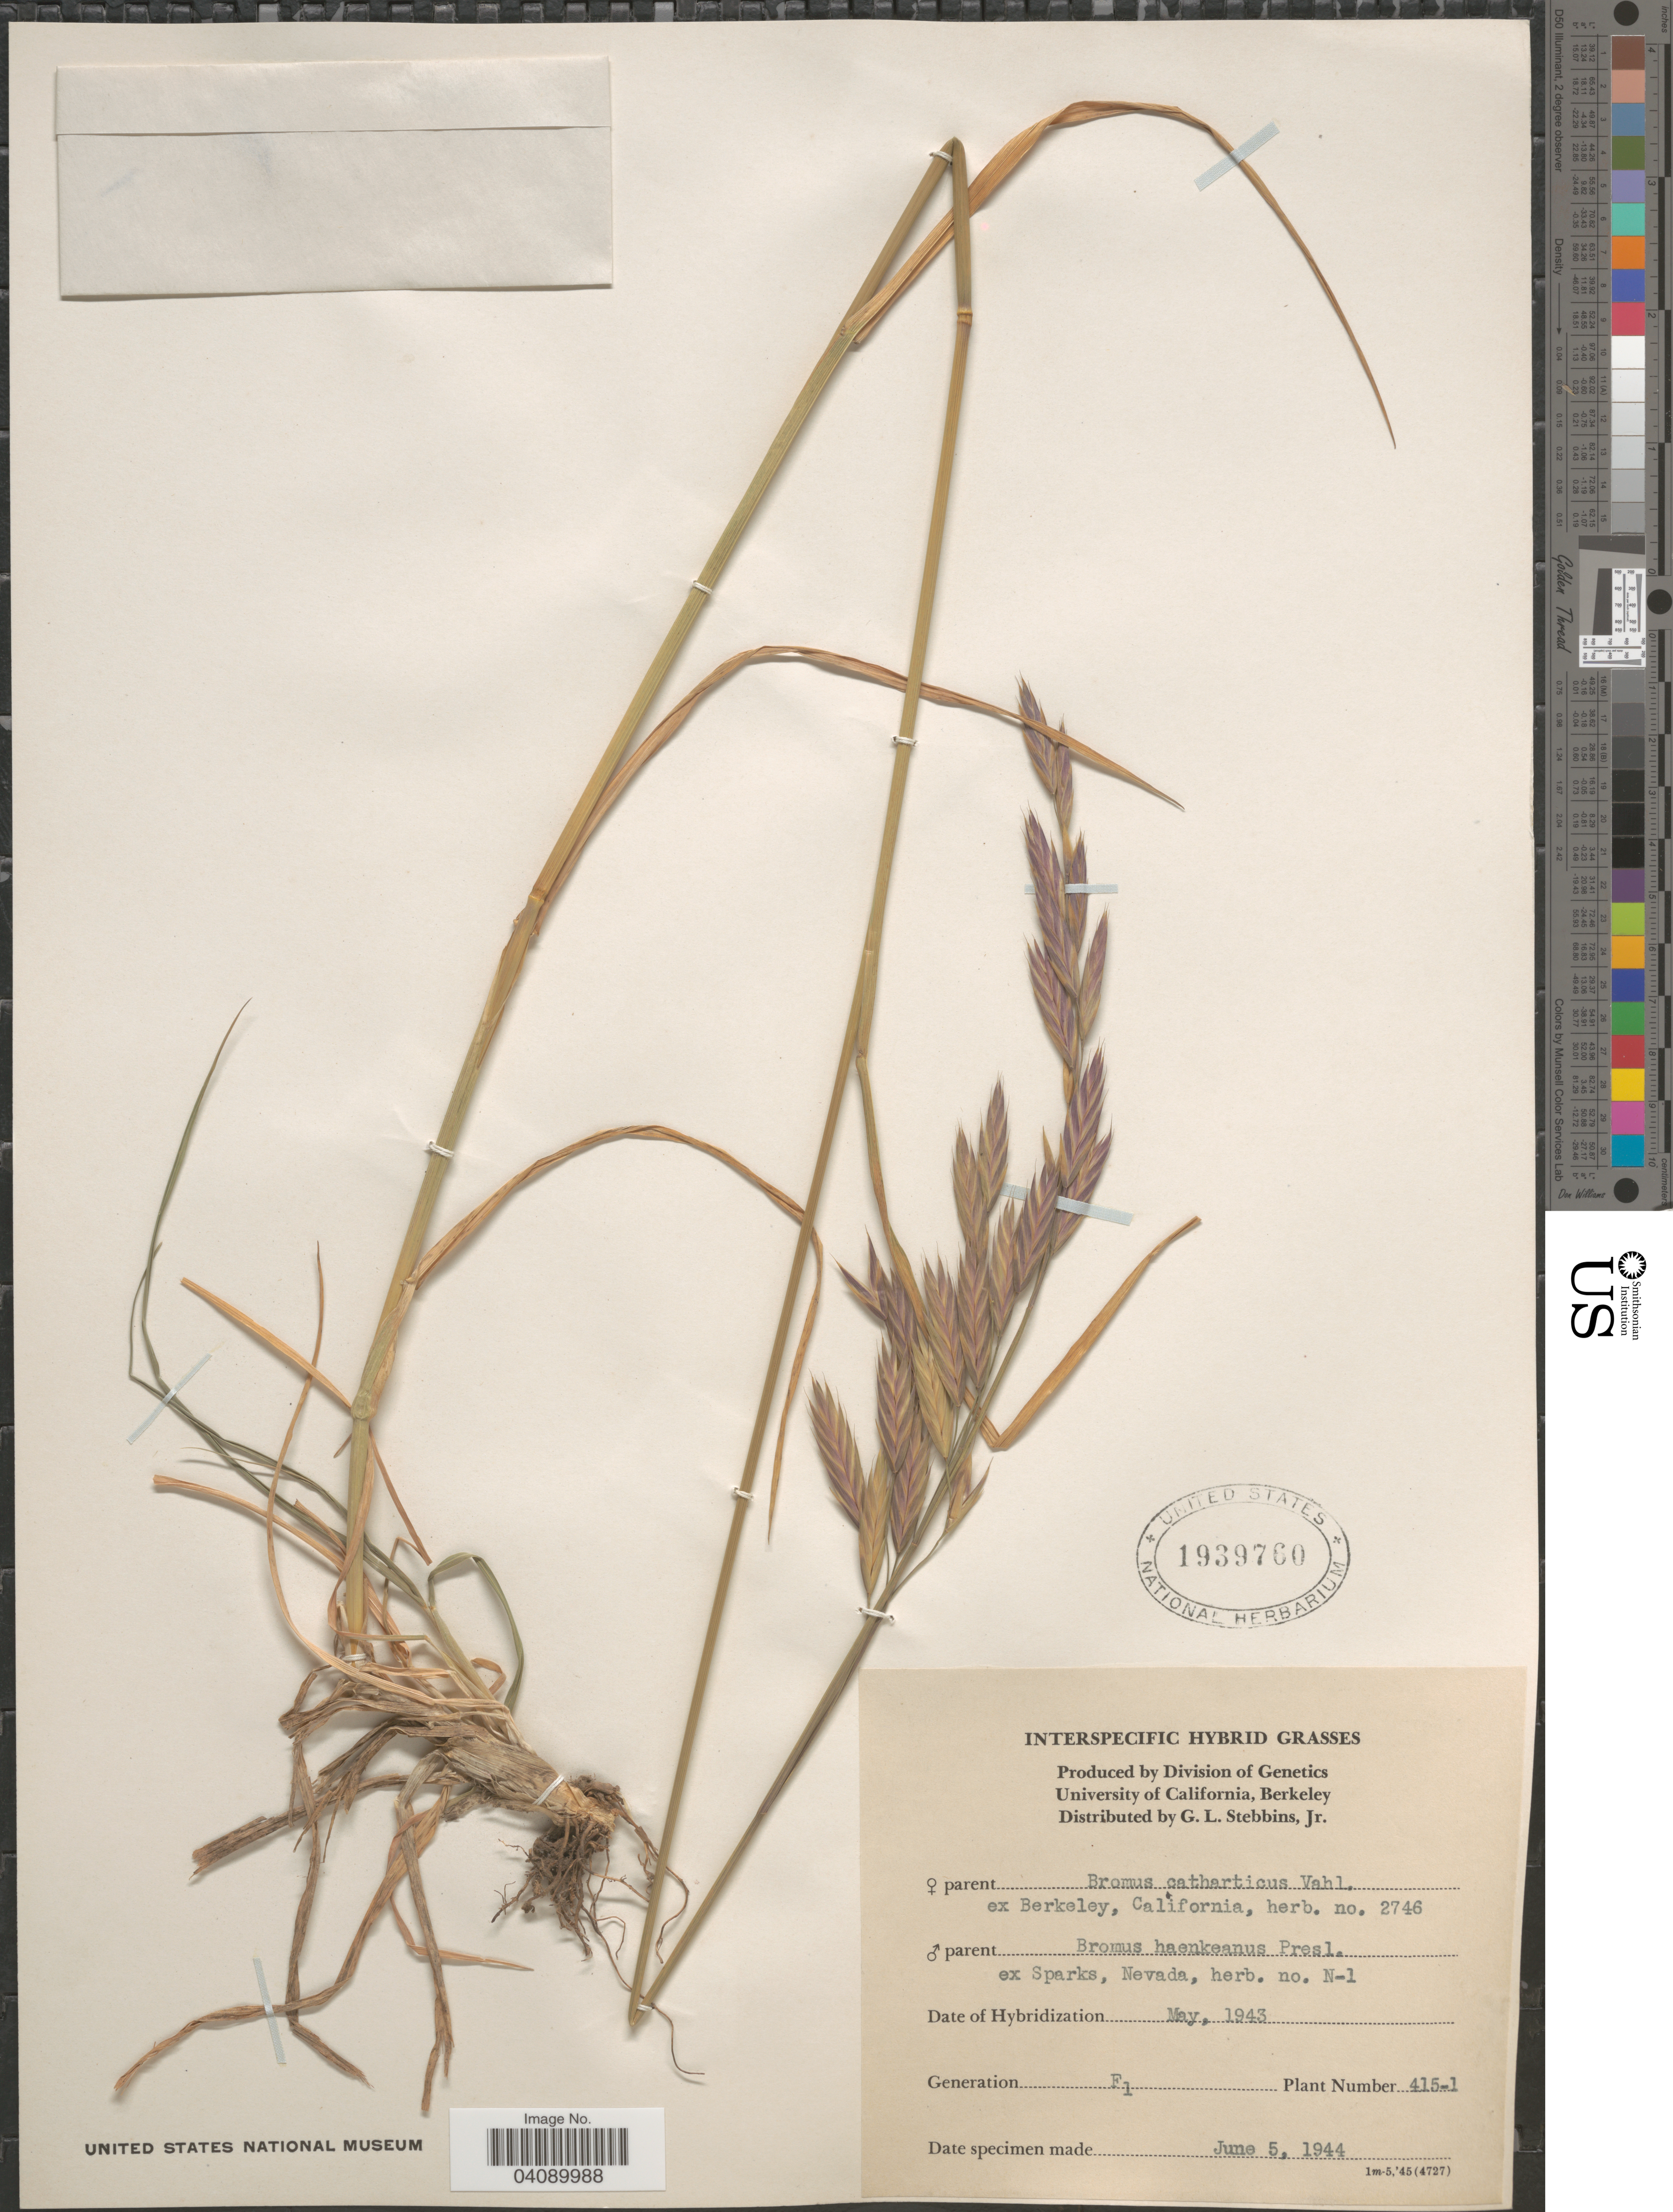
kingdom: Plantae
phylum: Tracheophyta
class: Liliopsida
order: Poales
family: Poaceae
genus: Bromus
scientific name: Bromus sp.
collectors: G. L. Stebbins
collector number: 415-1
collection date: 1944-06-05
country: United States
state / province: California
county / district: Alameda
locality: University of California, Berkeley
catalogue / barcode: US 1939760